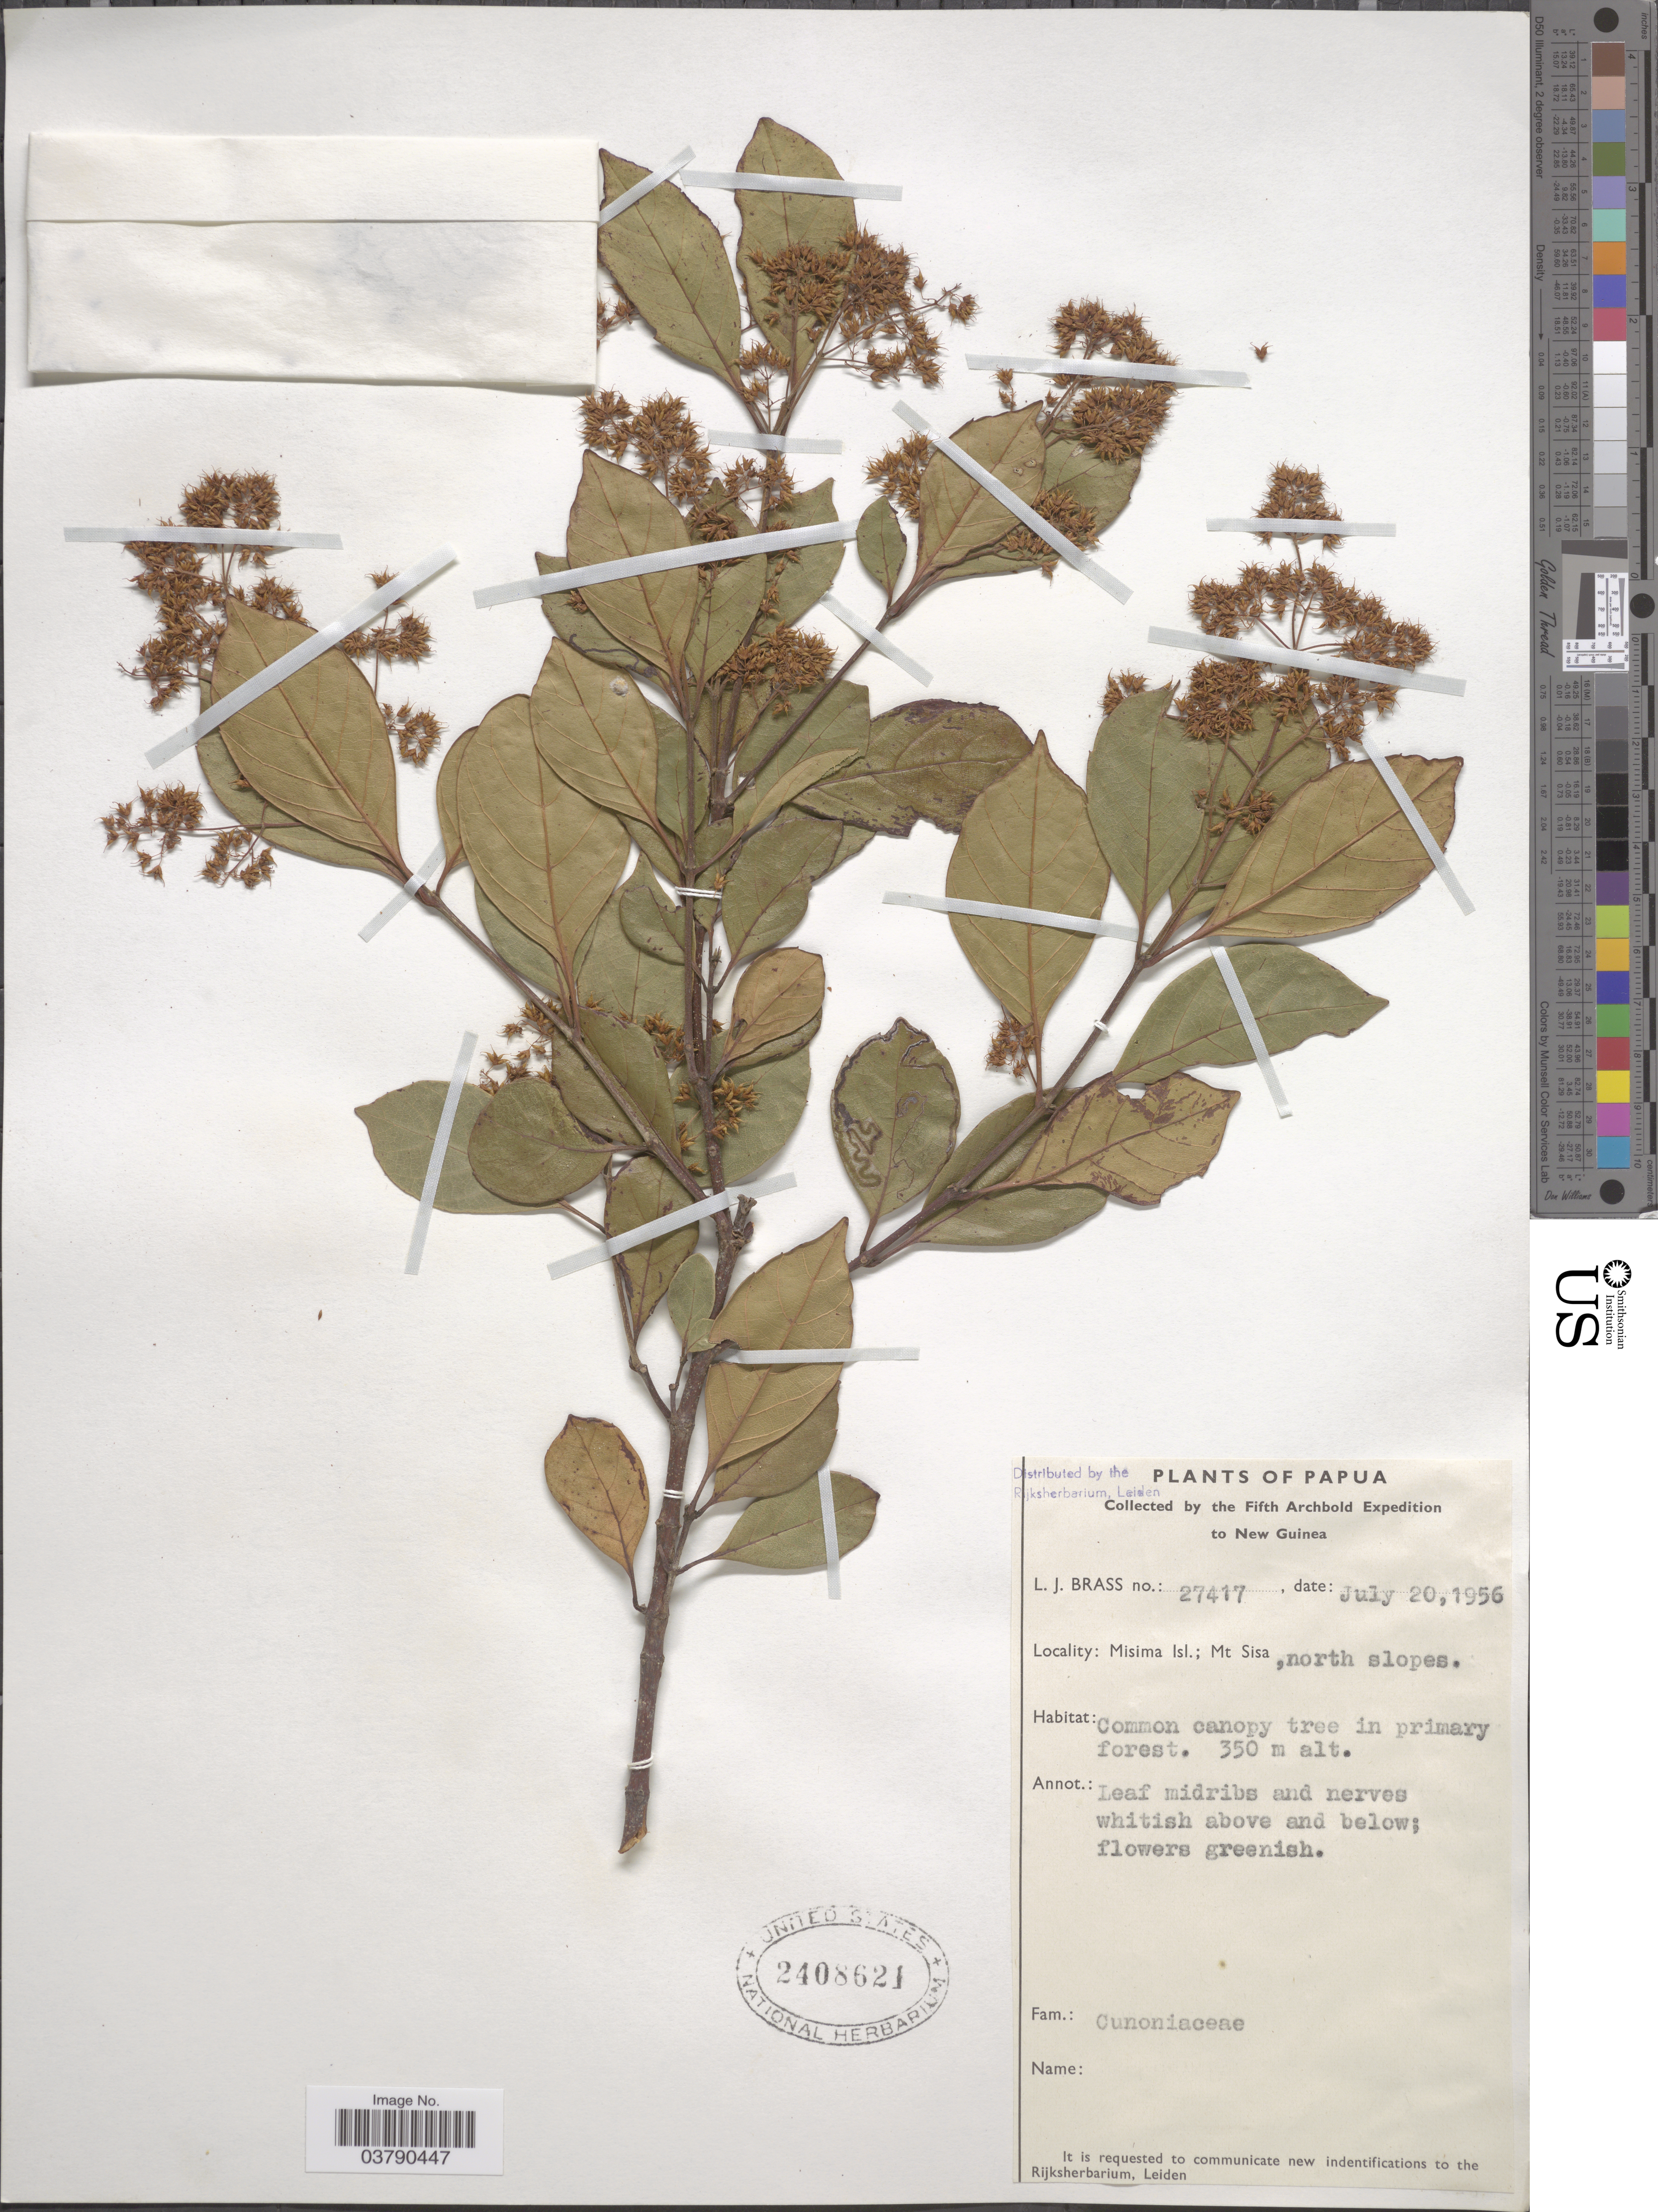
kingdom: Plantae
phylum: Tracheophyta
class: Magnoliopsida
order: Oxalidales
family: Cunoniaceae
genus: Spiraeanthemum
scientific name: Spiraeanthemum reticulatum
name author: Schltr.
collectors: L. J. Brass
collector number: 27417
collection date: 1956-07-20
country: Papua New Guinea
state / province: Milne Bay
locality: Papua. New Guinea. Misima Isl.; Mt Sisa, north slopes.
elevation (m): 350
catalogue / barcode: US 2408621